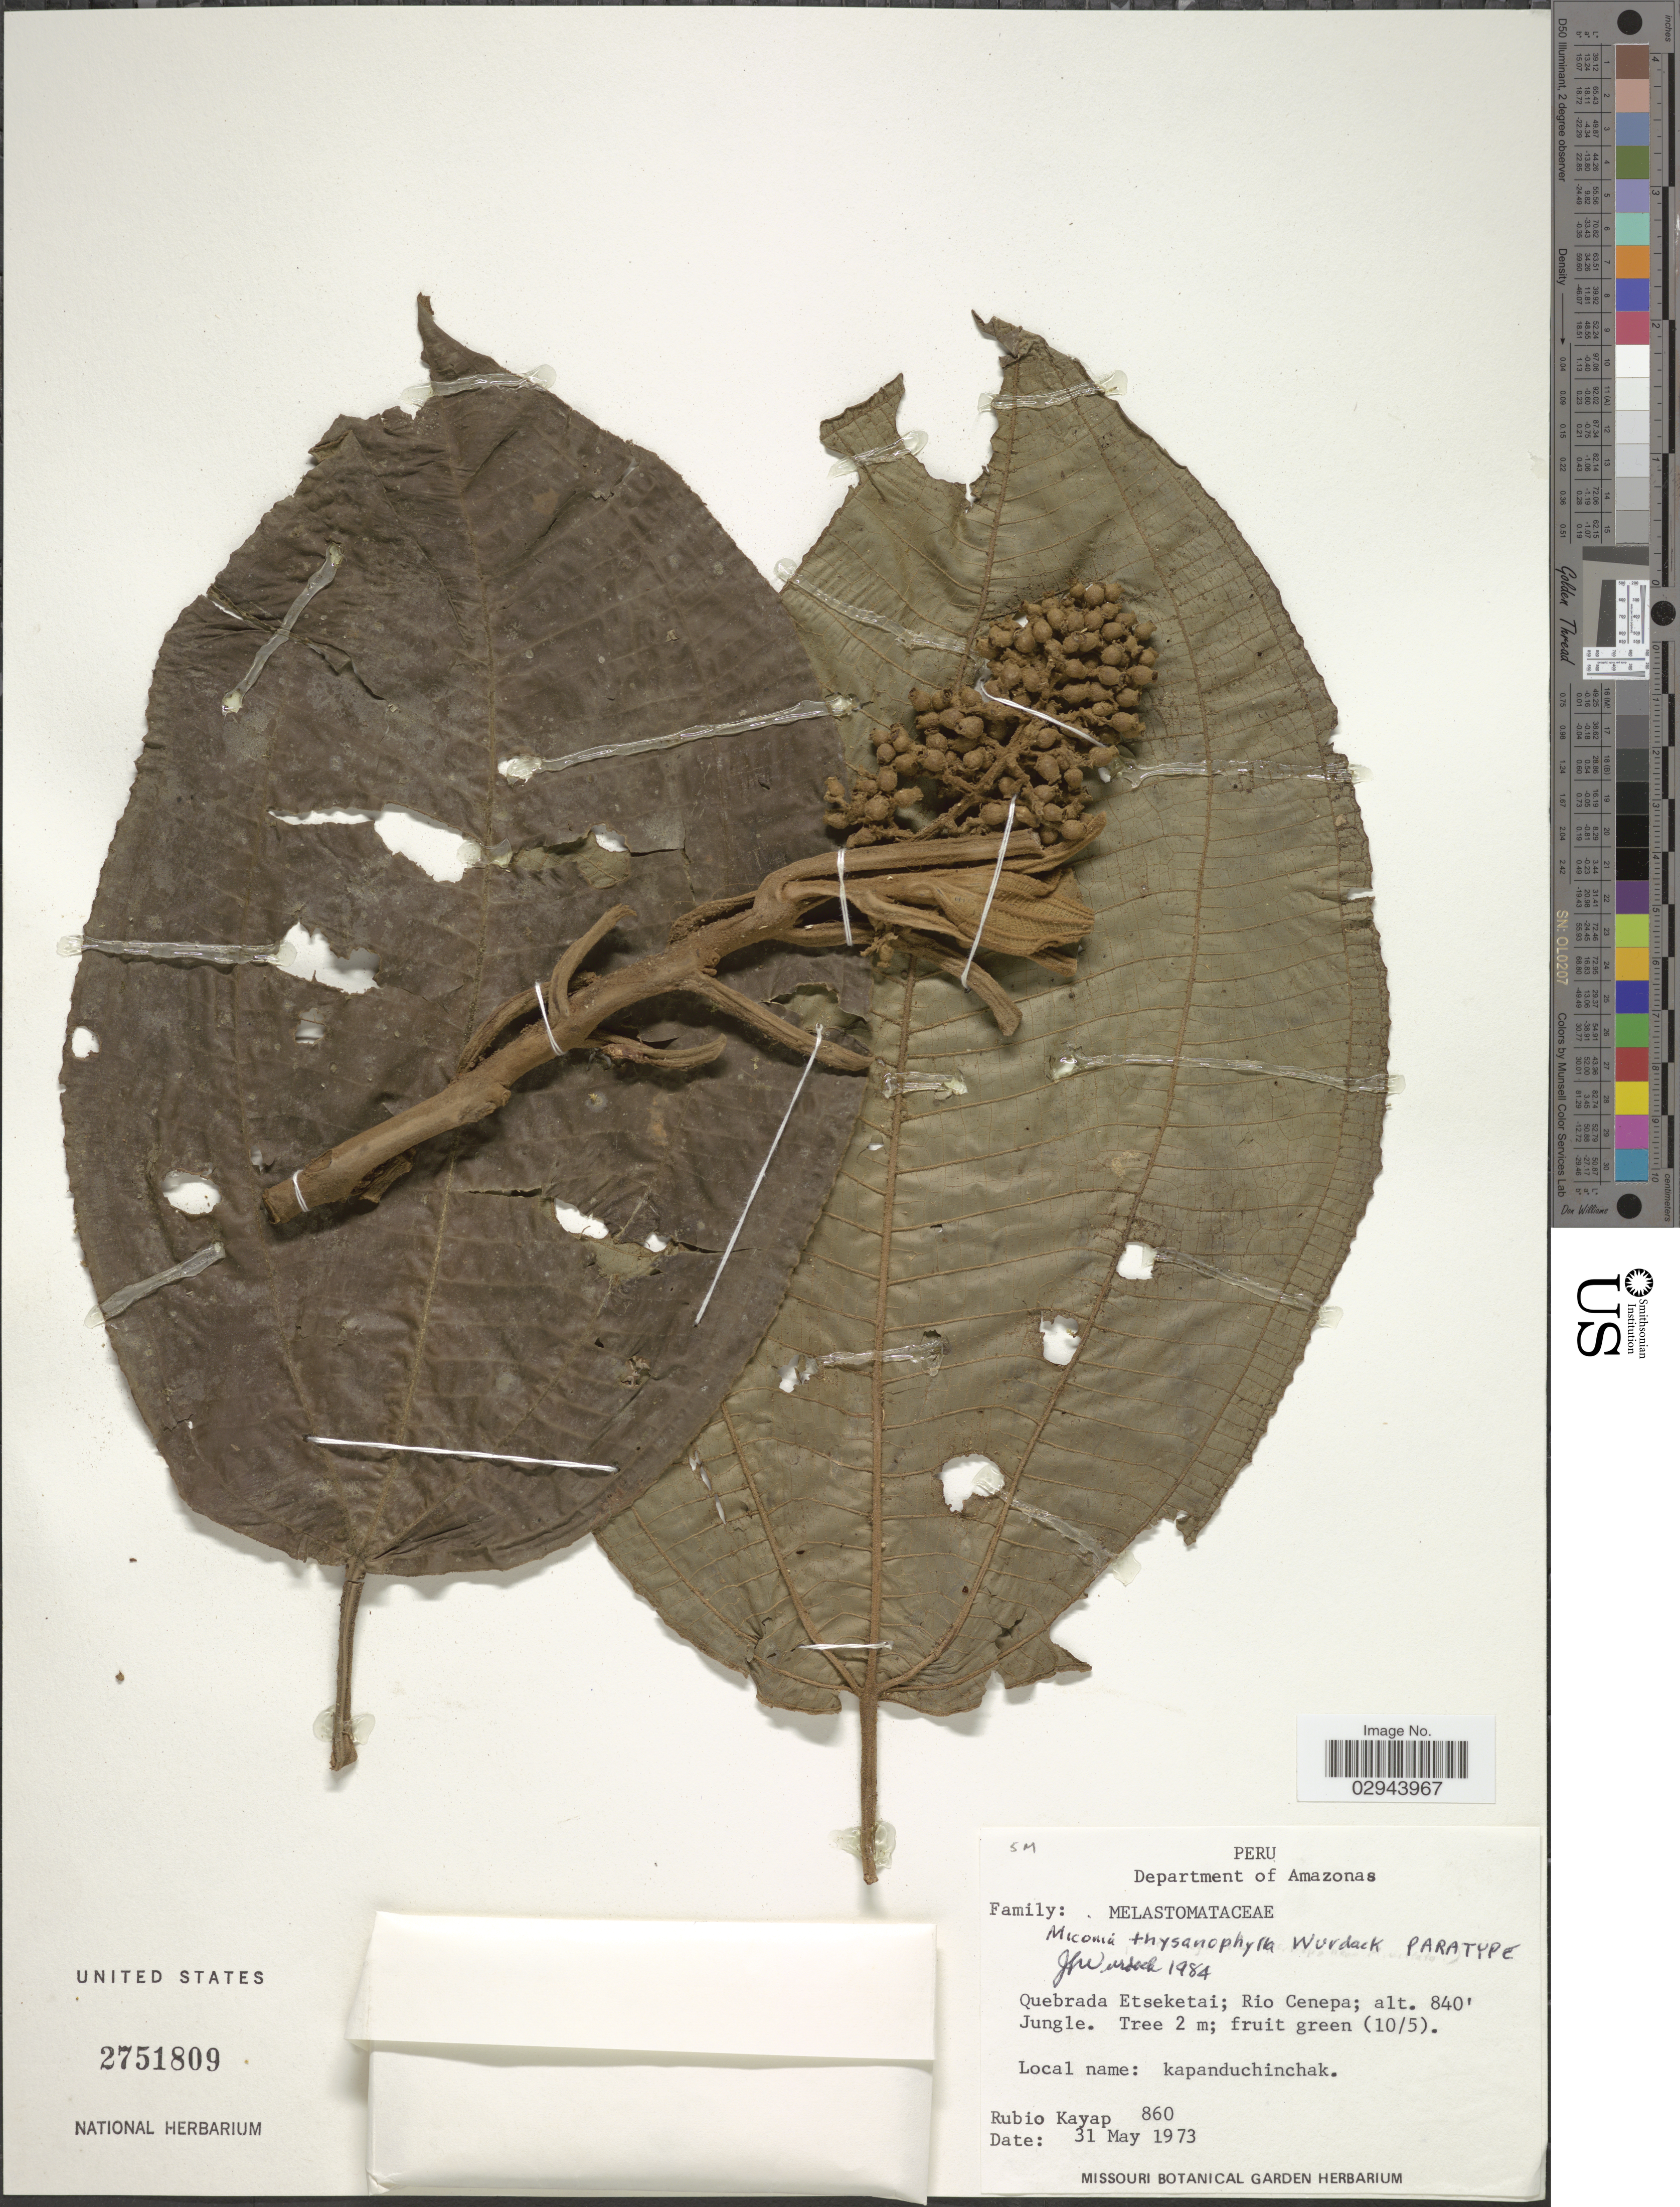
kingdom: Plantae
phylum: Tracheophyta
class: Magnoliopsida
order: Myrtales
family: Melastomataceae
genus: Miconia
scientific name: Miconia thysanophylla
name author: Wurdack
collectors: R. Kayap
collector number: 860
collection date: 1973-05-31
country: Peru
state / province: Amazonas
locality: Department of Amazonas, Quebrada Etseketai, Rio Cenepa.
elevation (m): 256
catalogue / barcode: US 2751809